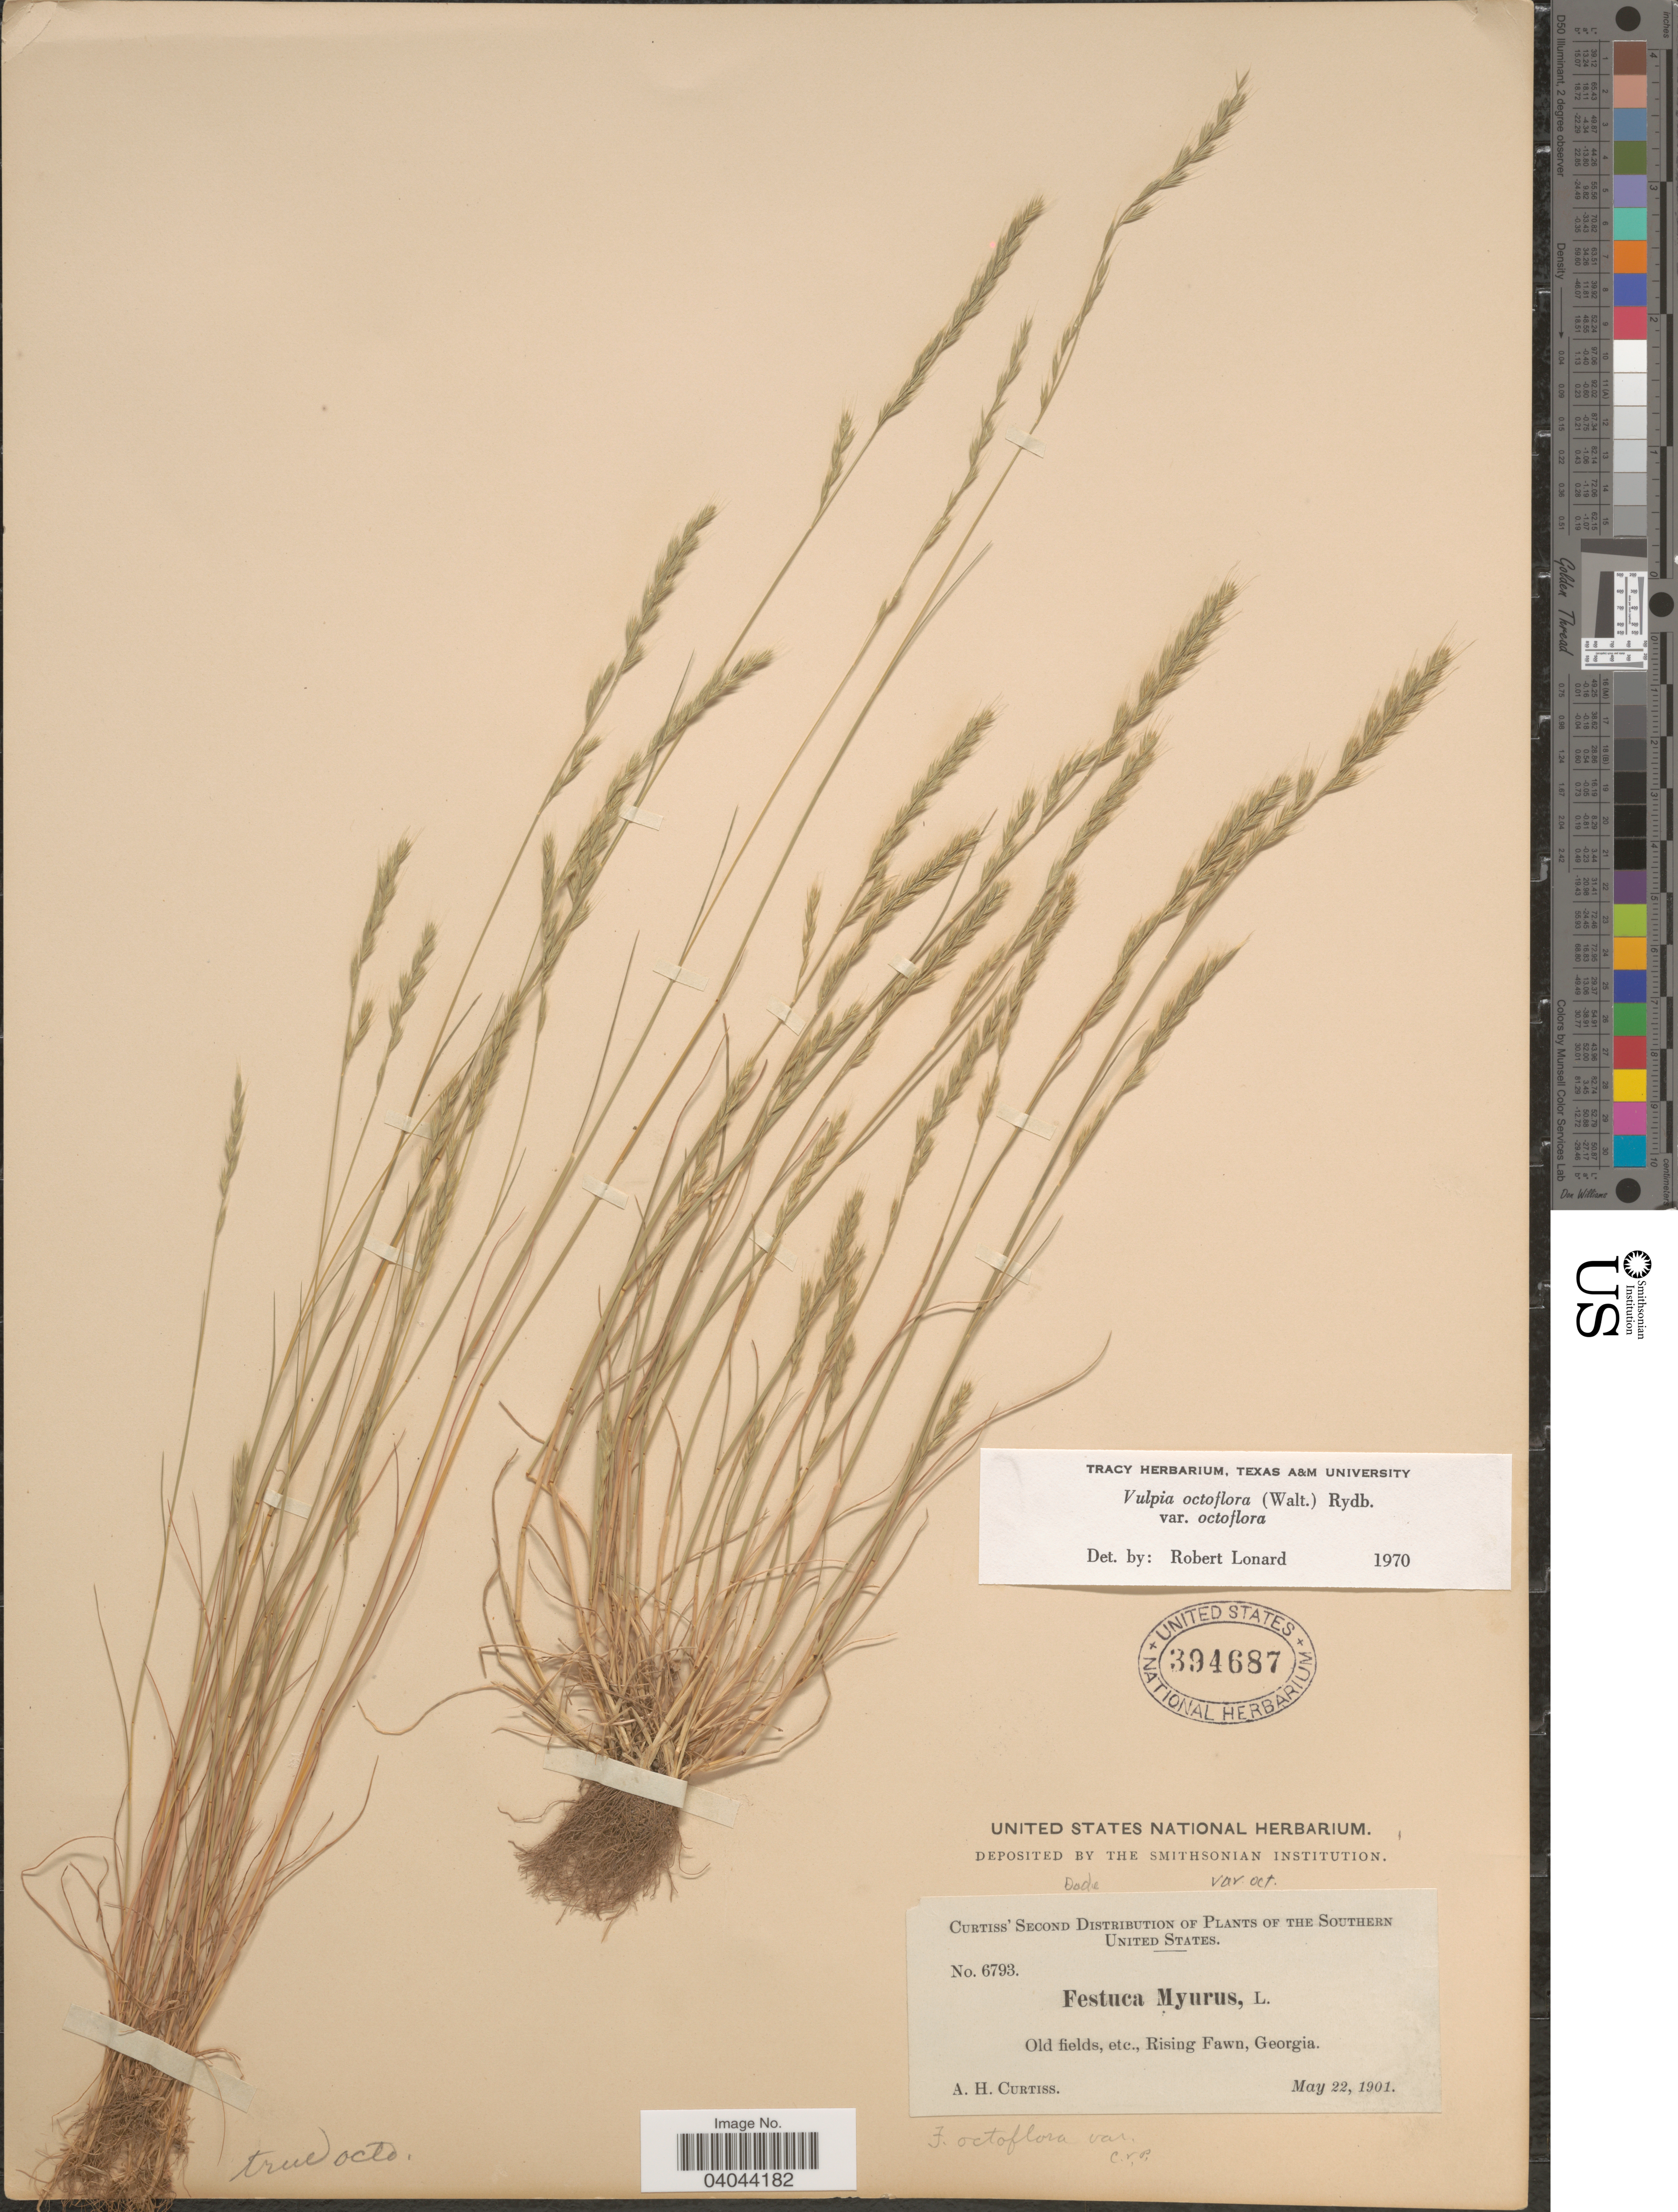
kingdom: Plantae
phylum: Tracheophyta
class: Liliopsida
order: Poales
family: Poaceae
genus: Festuca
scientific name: Festuca octoflora var. octoflora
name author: Walter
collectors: A. H. Curtiss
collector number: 6793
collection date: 1901-05-22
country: United States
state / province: Georgia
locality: Dade. The Southern United States. Old field, etc., Rising Fawn.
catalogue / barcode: US 394687